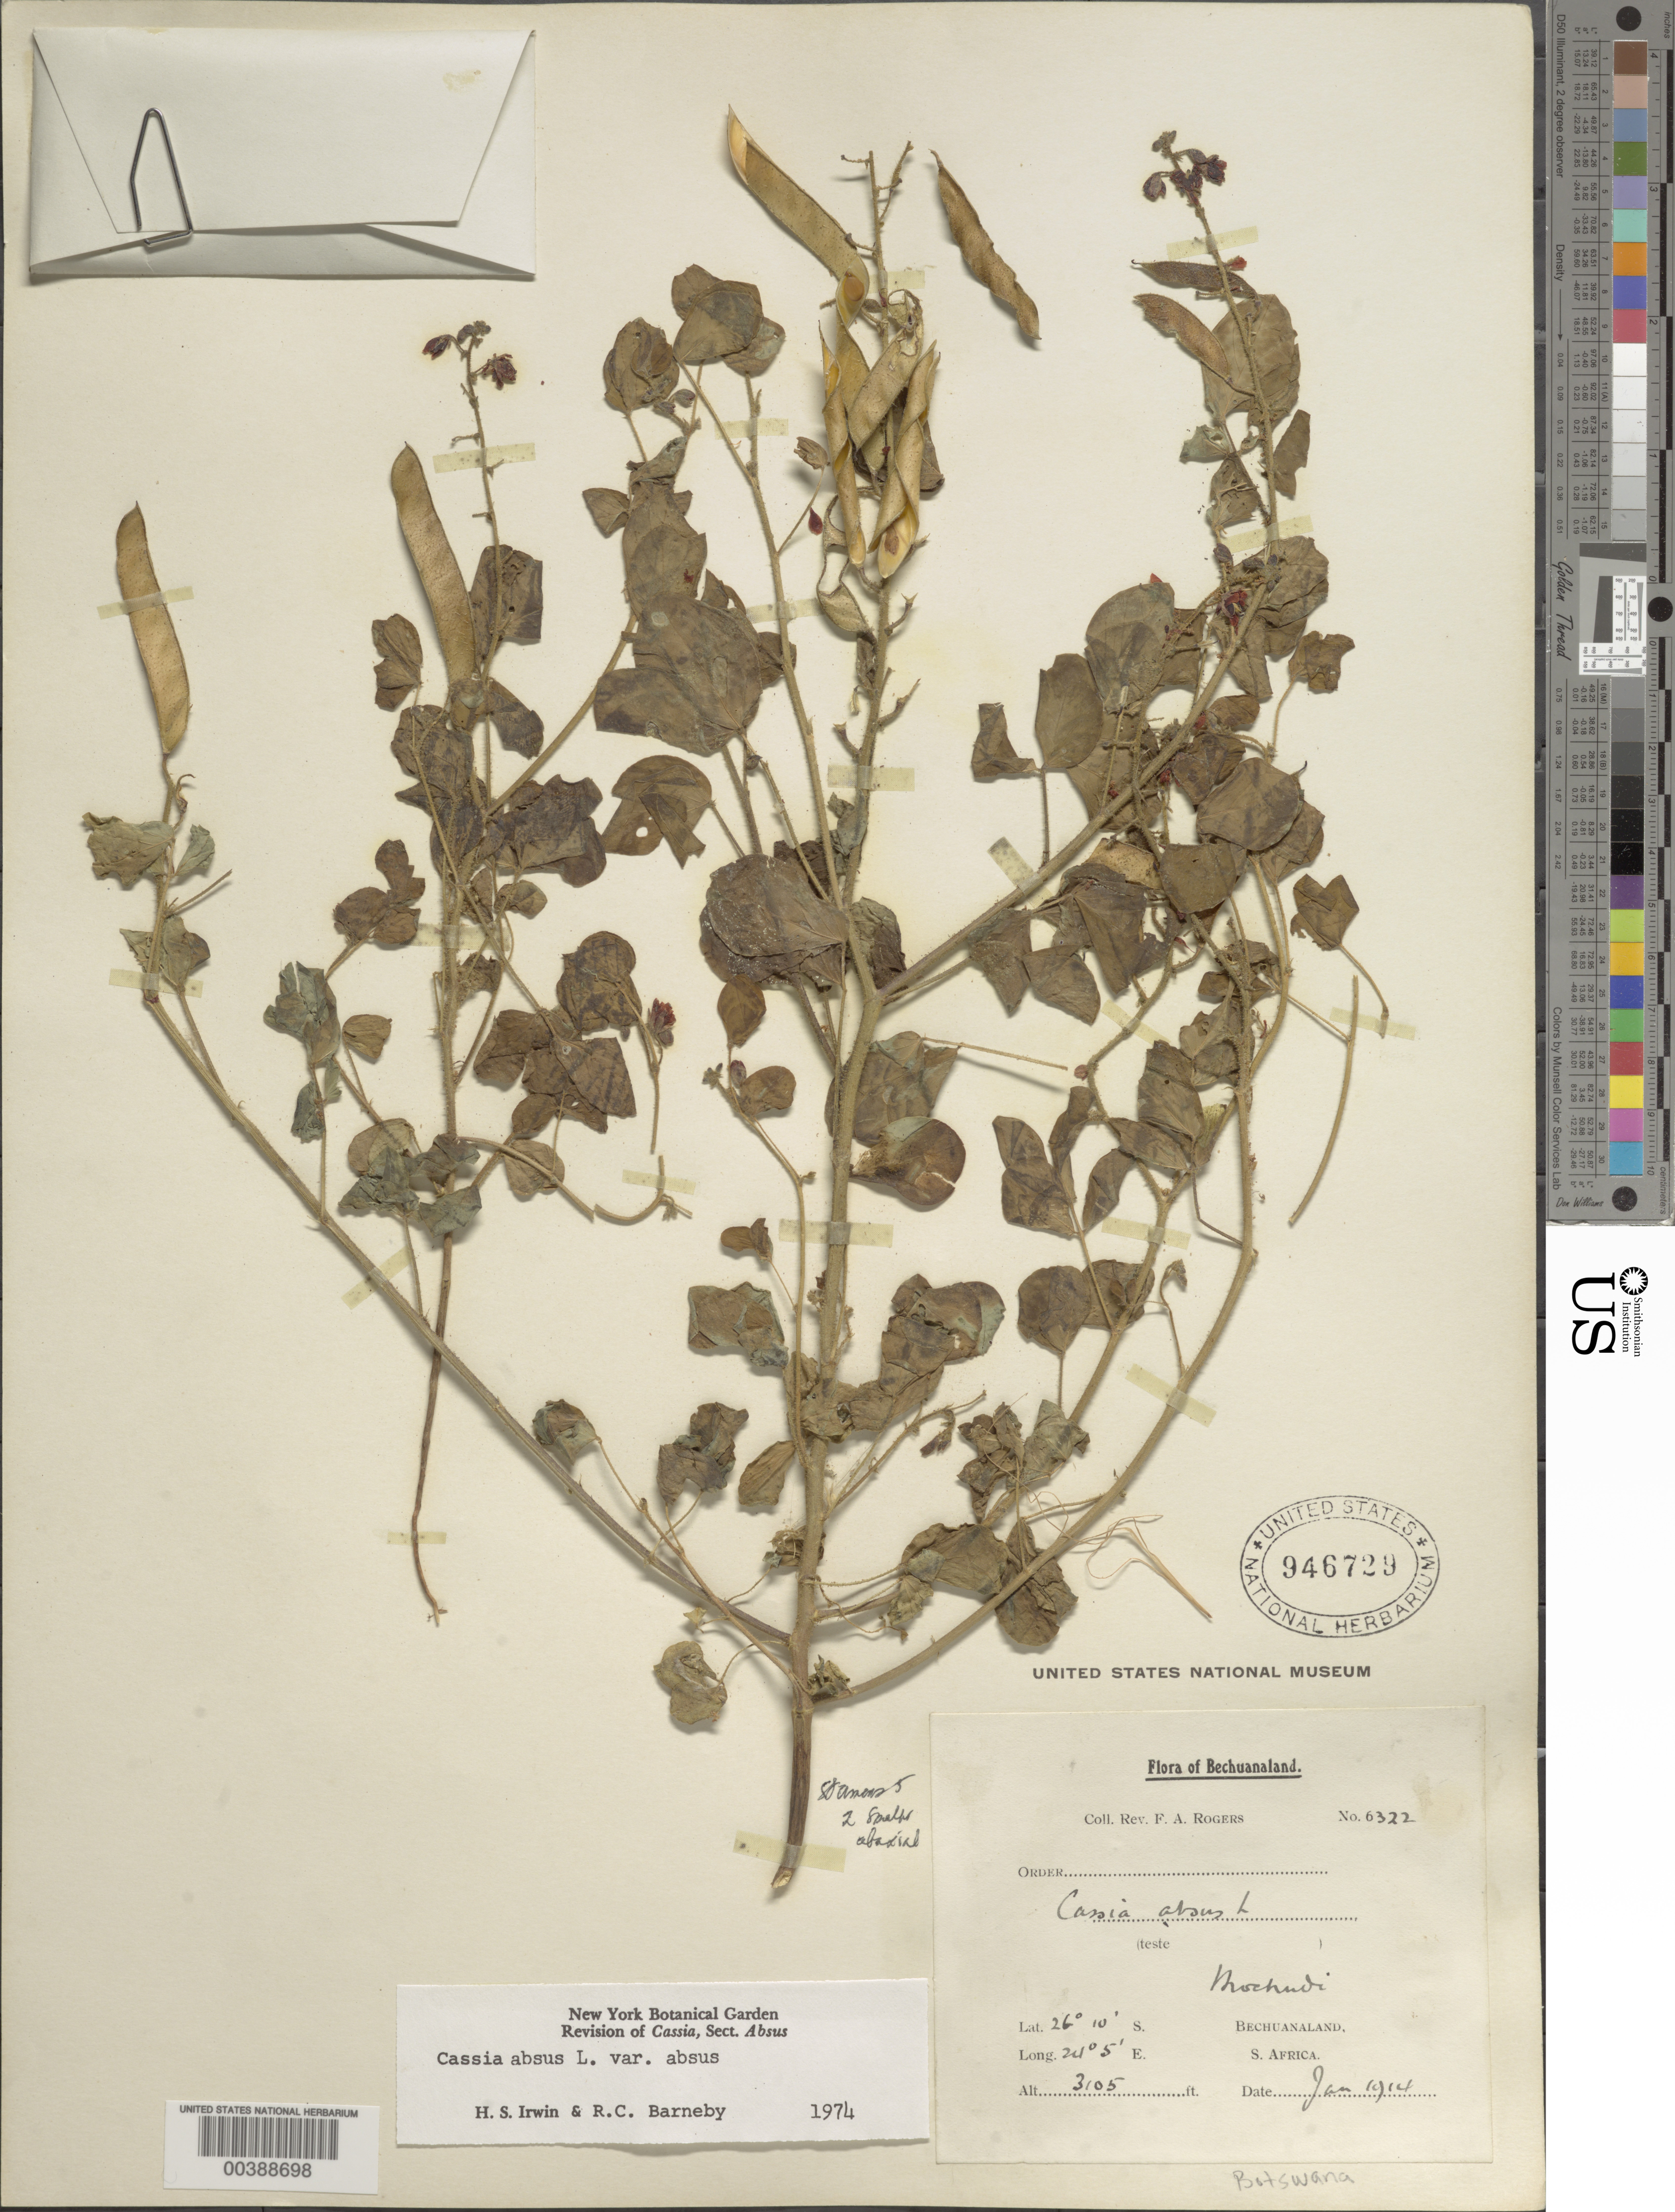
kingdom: Plantae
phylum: Tracheophyta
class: Magnoliopsida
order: Fabales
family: Fabaceae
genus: Chamaecrista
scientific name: Chamaecrista absus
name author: (L.) H.S. Irwin & Barneby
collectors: F. A. Rogers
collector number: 6322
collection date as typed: Jan 1914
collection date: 1914-01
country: Botswana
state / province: Kgatleng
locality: Mochudi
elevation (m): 946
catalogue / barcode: US 946729